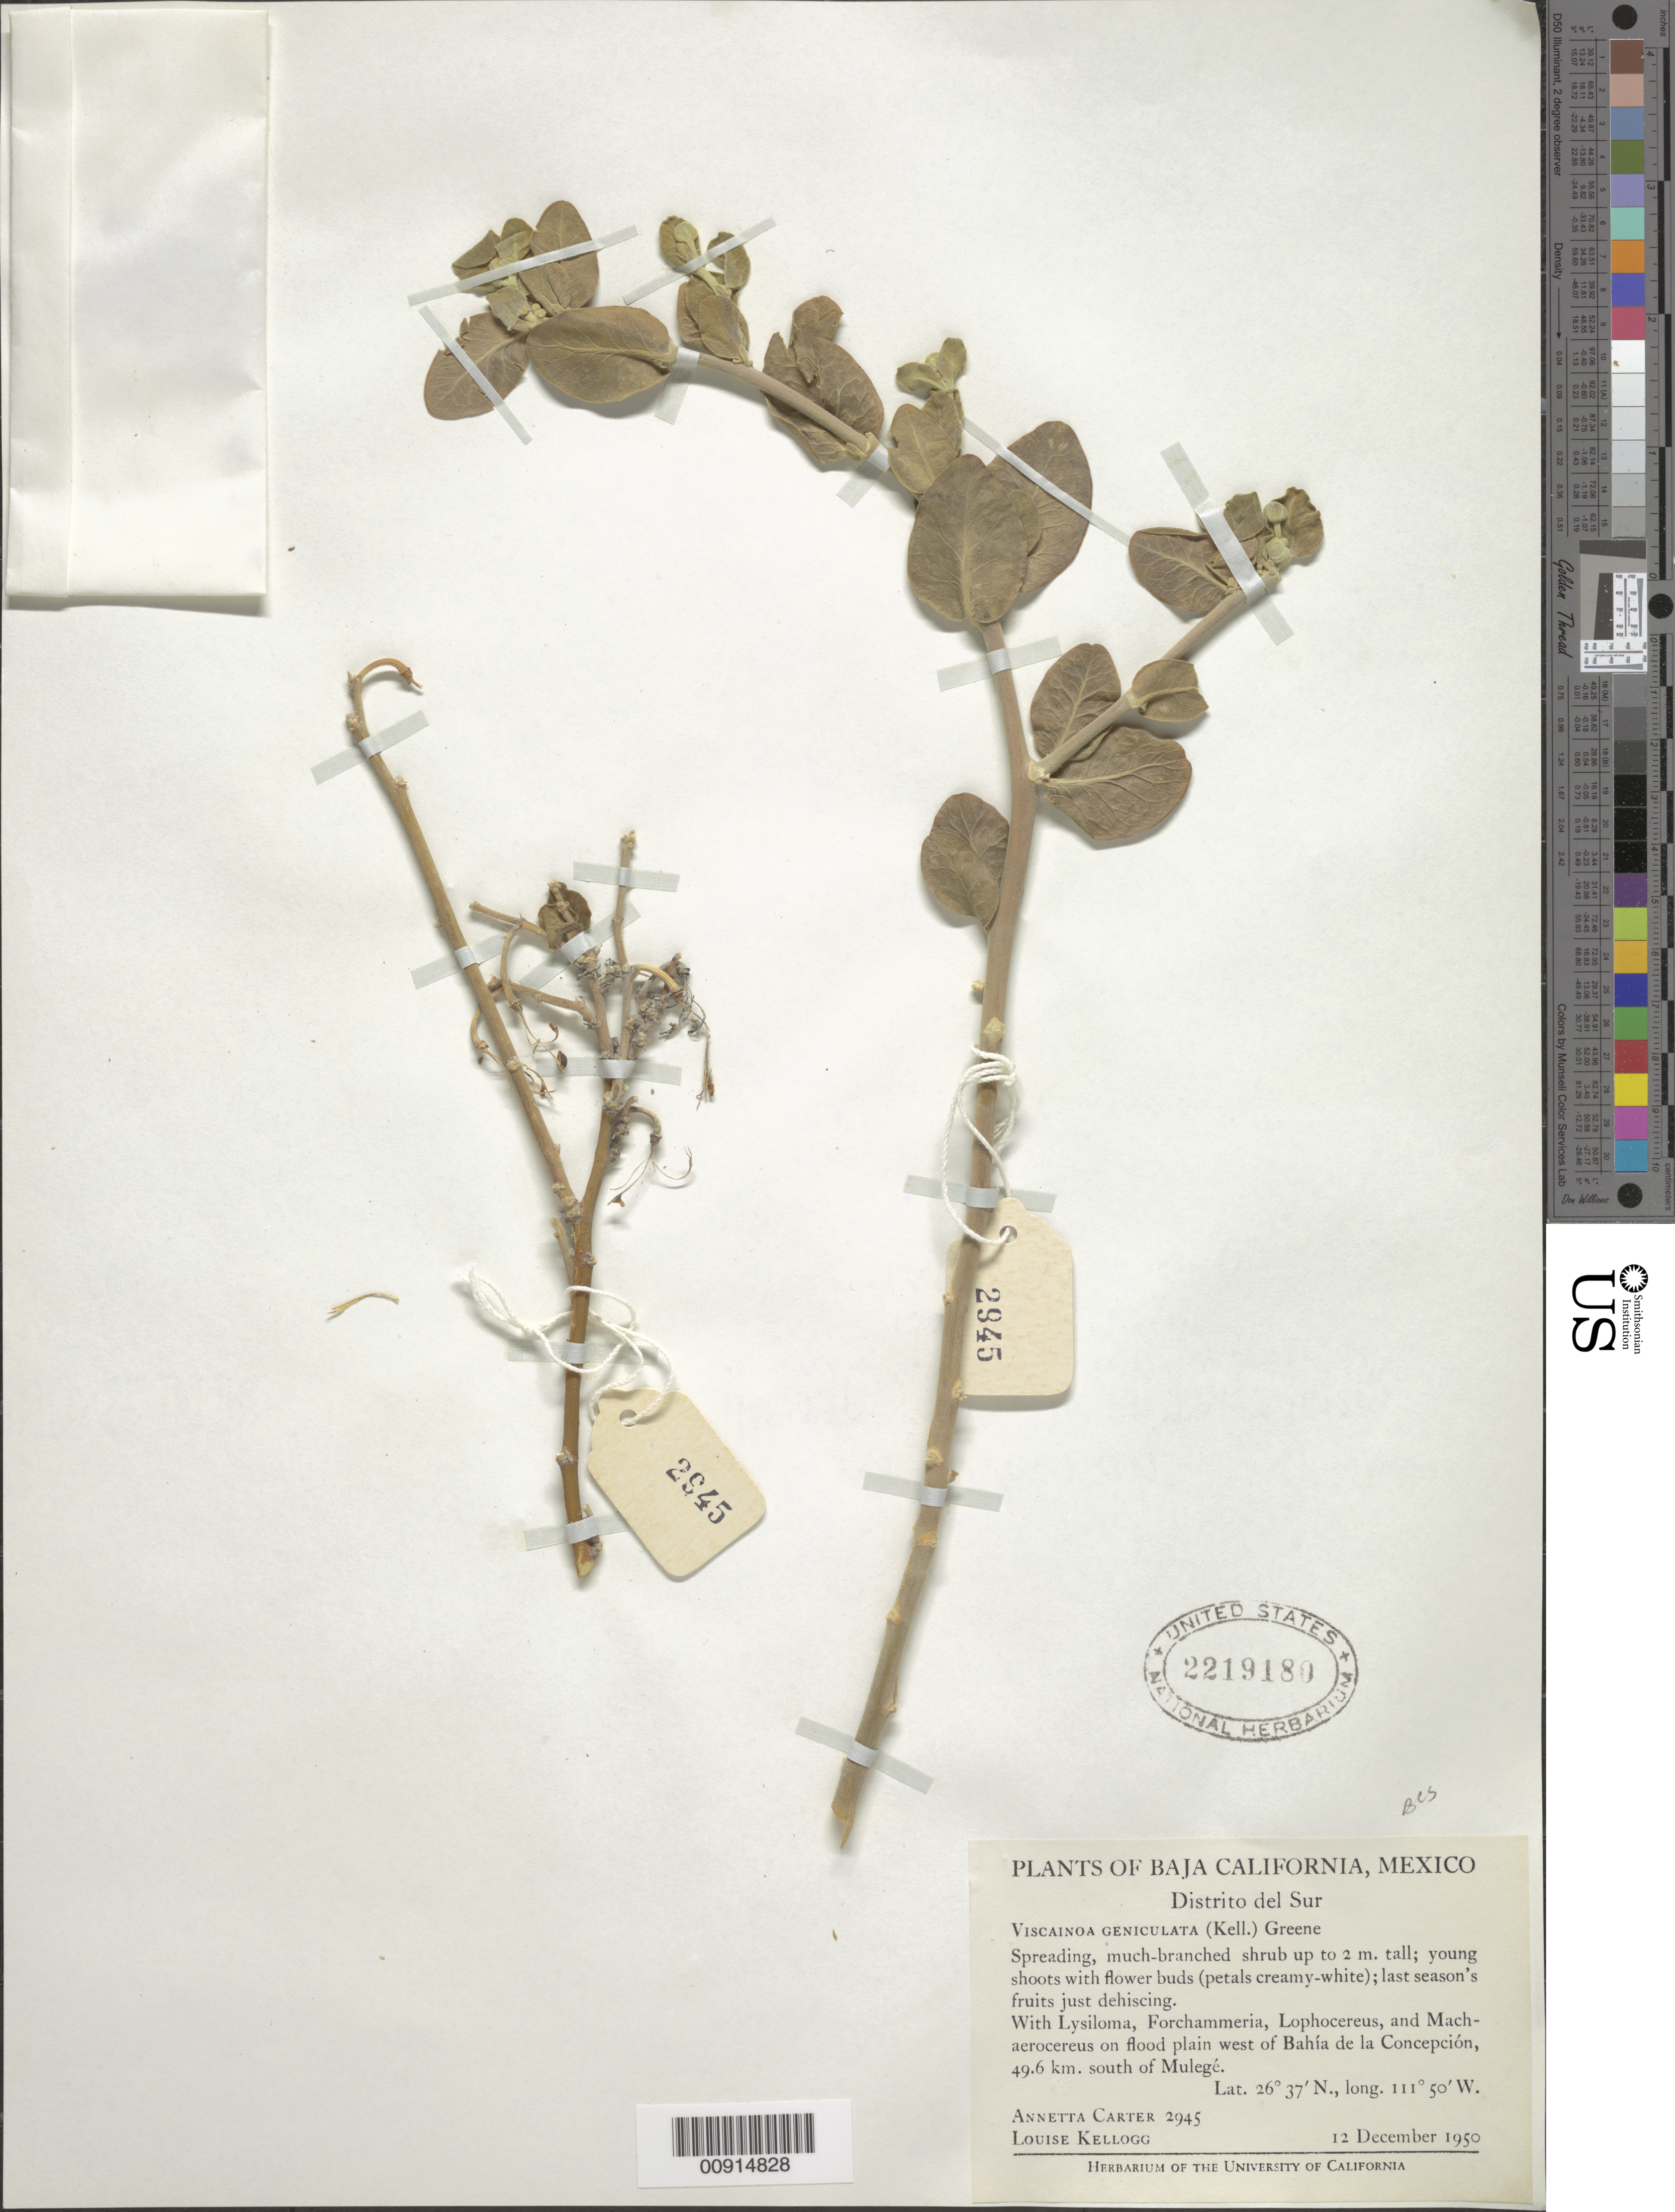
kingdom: Plantae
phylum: Tracheophyta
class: Magnoliopsida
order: Zygophyllales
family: Zygophyllaceae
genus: Viscainoa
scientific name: Viscainoa geniculata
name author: (Kellogg) Greene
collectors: A. Carter & L. Kellogg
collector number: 2945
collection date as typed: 12 Dec 1950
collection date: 1950-12-12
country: Mexico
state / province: Baja California Sur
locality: Flood plain west of Bahía de la Concepción, 49.6 km. south of Mulegé. Baja California, Distrito Sur.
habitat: With Lysiloma, Forchammeria, Lophocereus, and Machaerocereus on flood plain.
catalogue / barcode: US 2219180